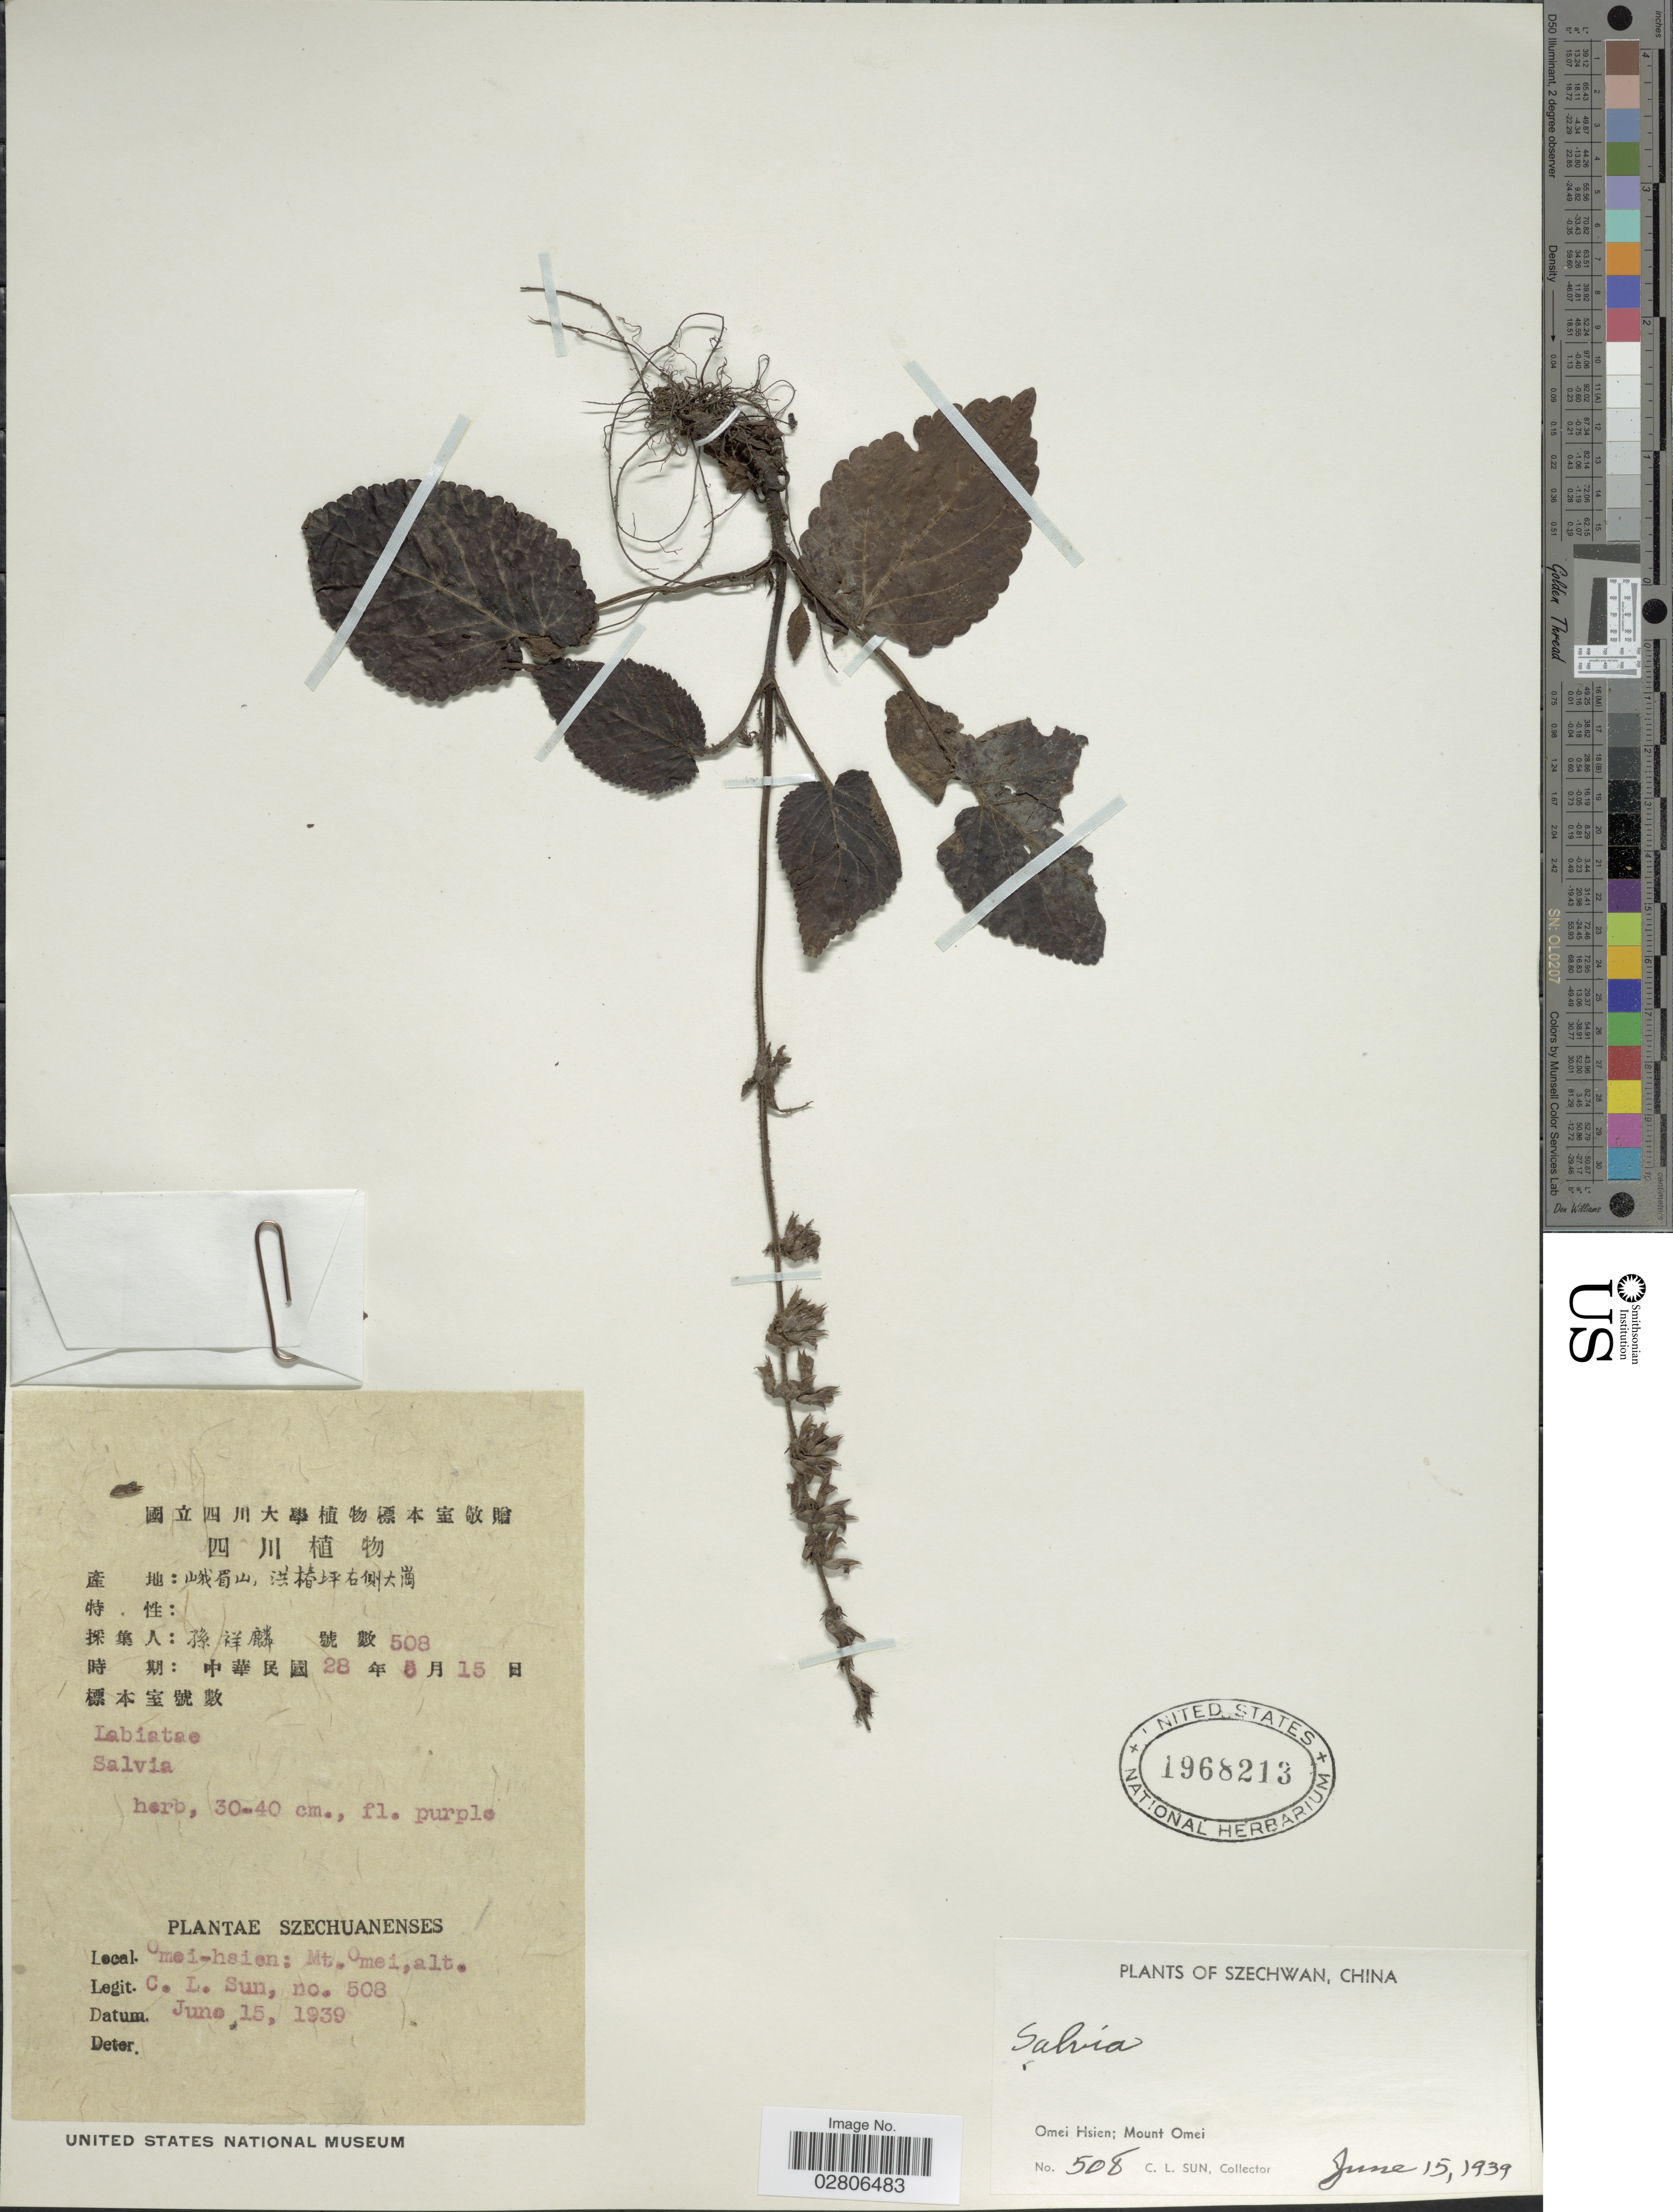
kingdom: Plantae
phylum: Tracheophyta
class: Magnoliopsida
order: Lamiales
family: Lamiaceae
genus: Salvia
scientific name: Salvia sp.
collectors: C. Sun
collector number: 508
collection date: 1939-06-15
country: China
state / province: Sichuan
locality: Szechwan. Omei Hsien: Mount Omei.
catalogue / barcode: US 1968213